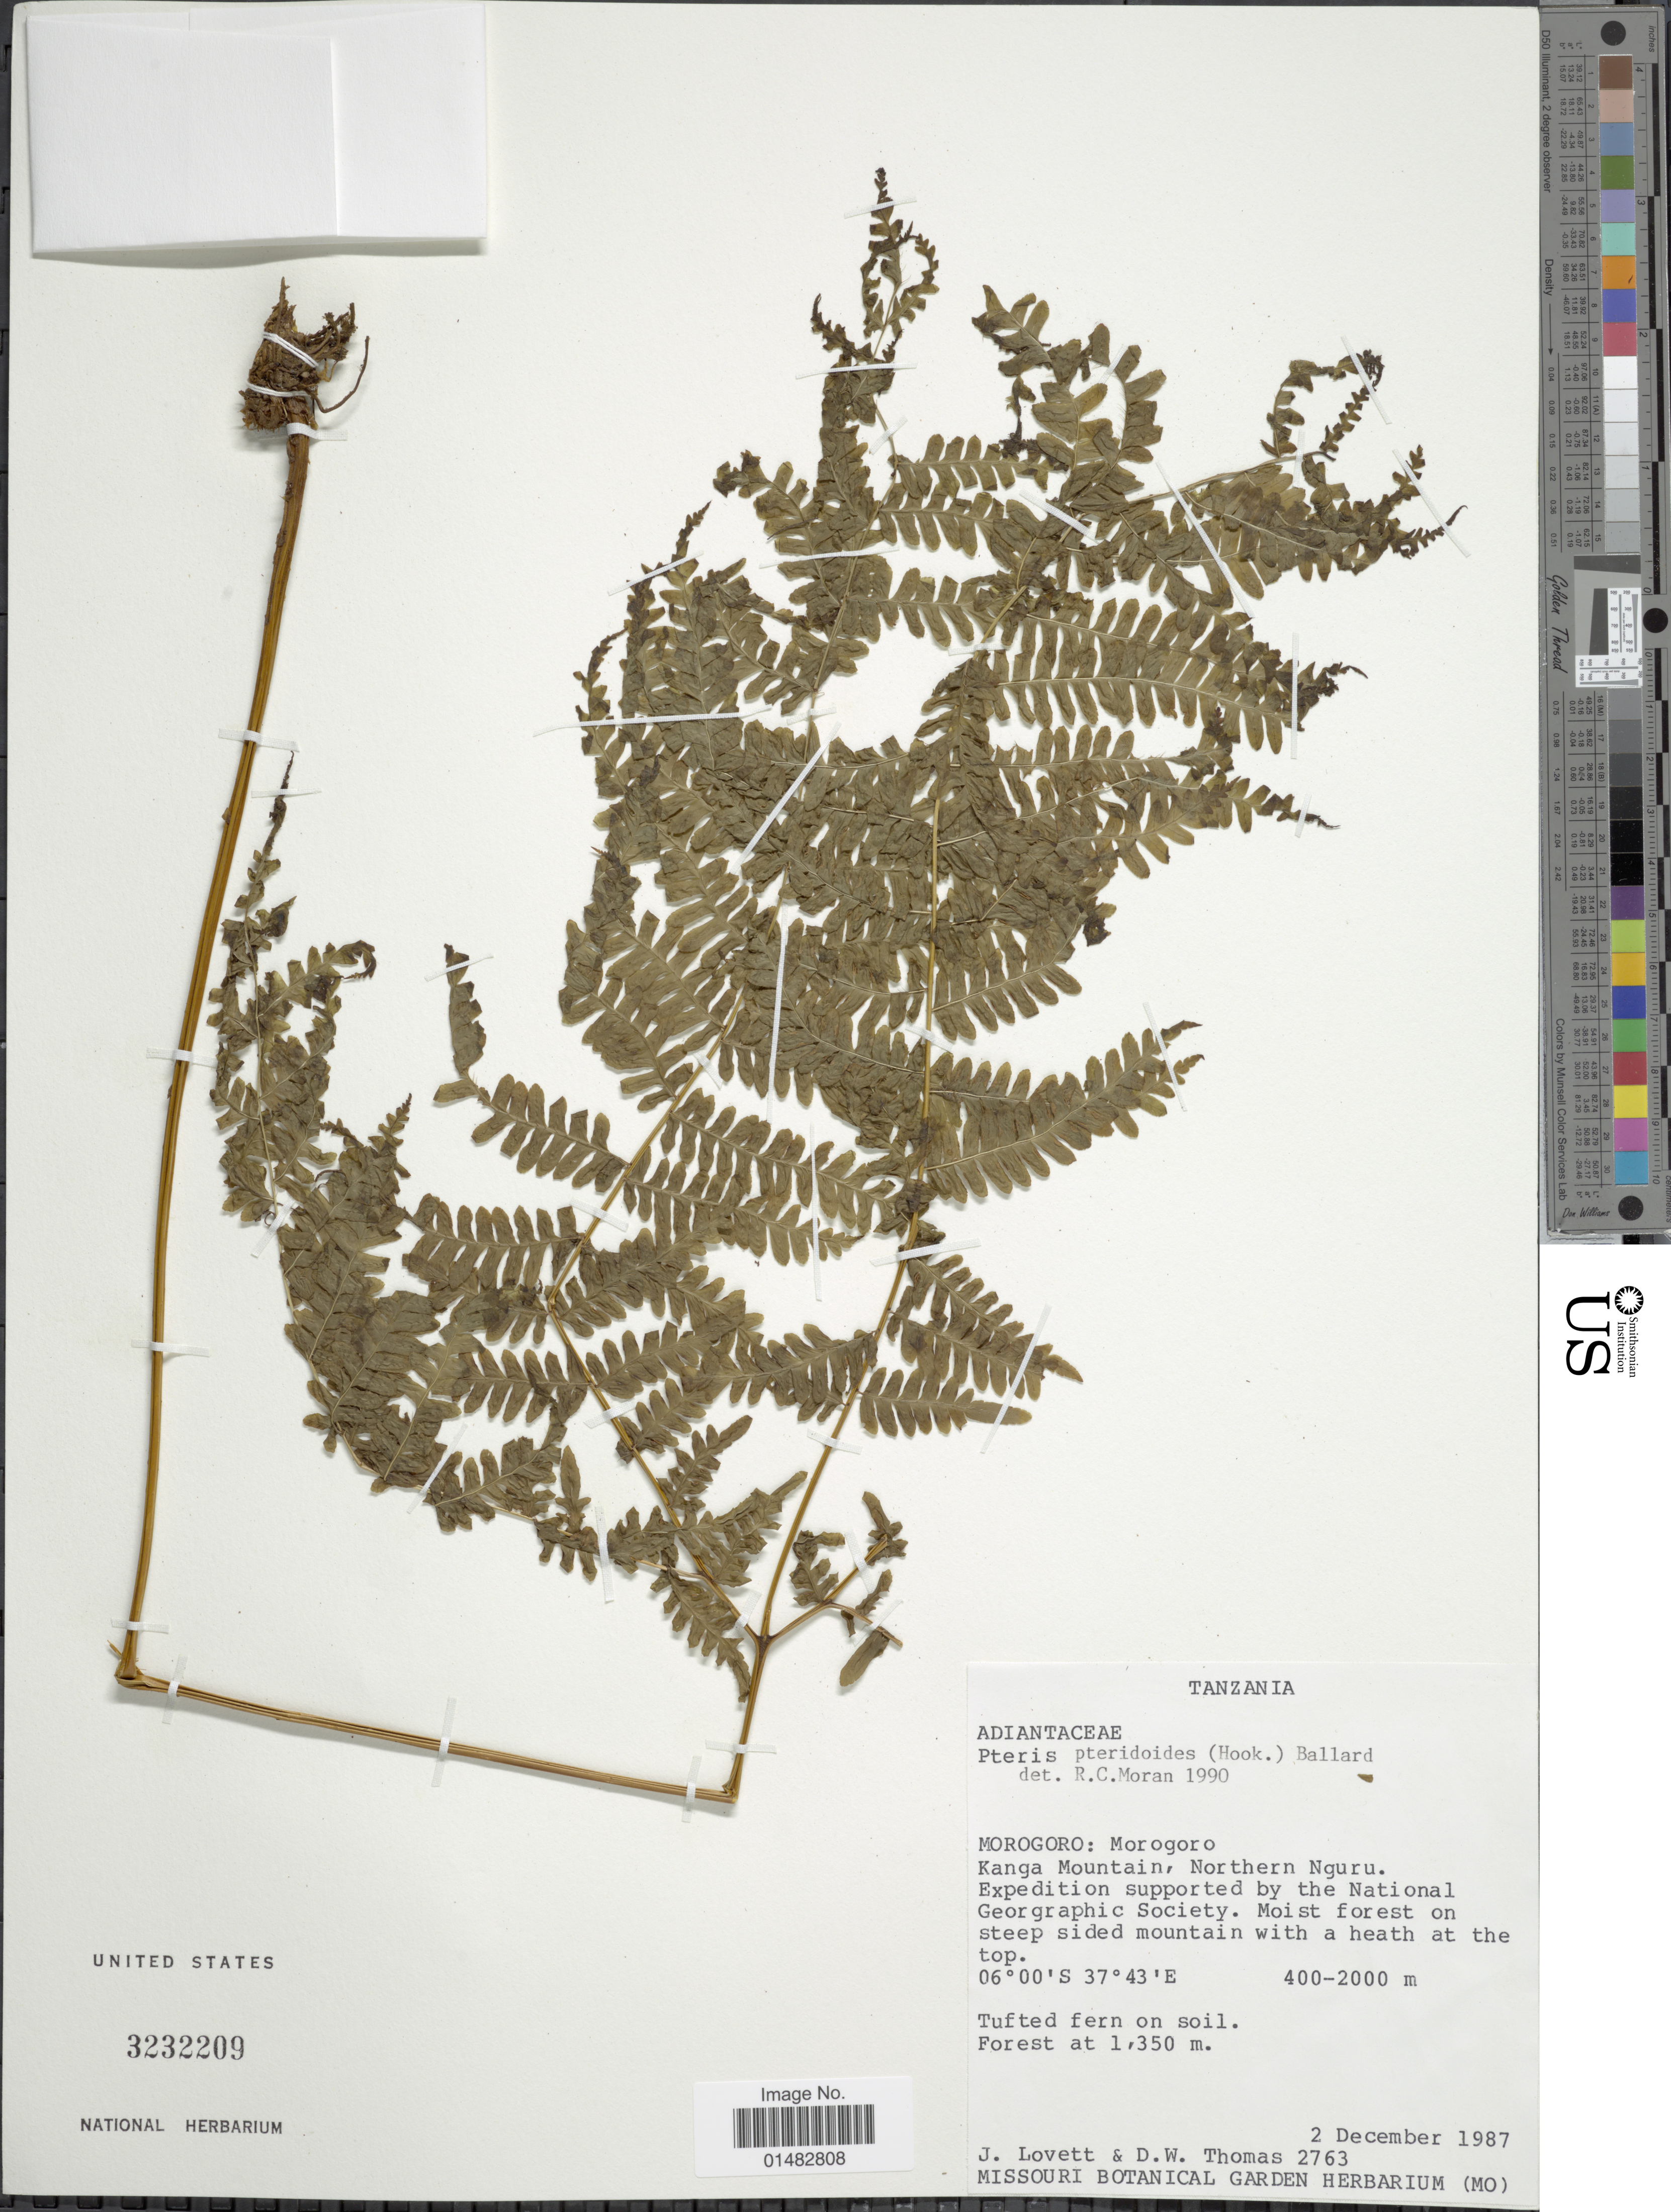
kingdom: Plantae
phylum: Tracheophyta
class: Polypodiopsida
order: Polypodiales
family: Pteridaceae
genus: Pteris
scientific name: Pteris pteridioides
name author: (Hook.) Ballard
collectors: J. Lovett & D. W. Thomas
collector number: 2763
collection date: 1987-12-02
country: Tanzania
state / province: Morogoro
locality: Tanzania, Morogoro: Morogoro, Kanga Mountain, Northern Nguru,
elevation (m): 400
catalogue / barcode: US 3232209